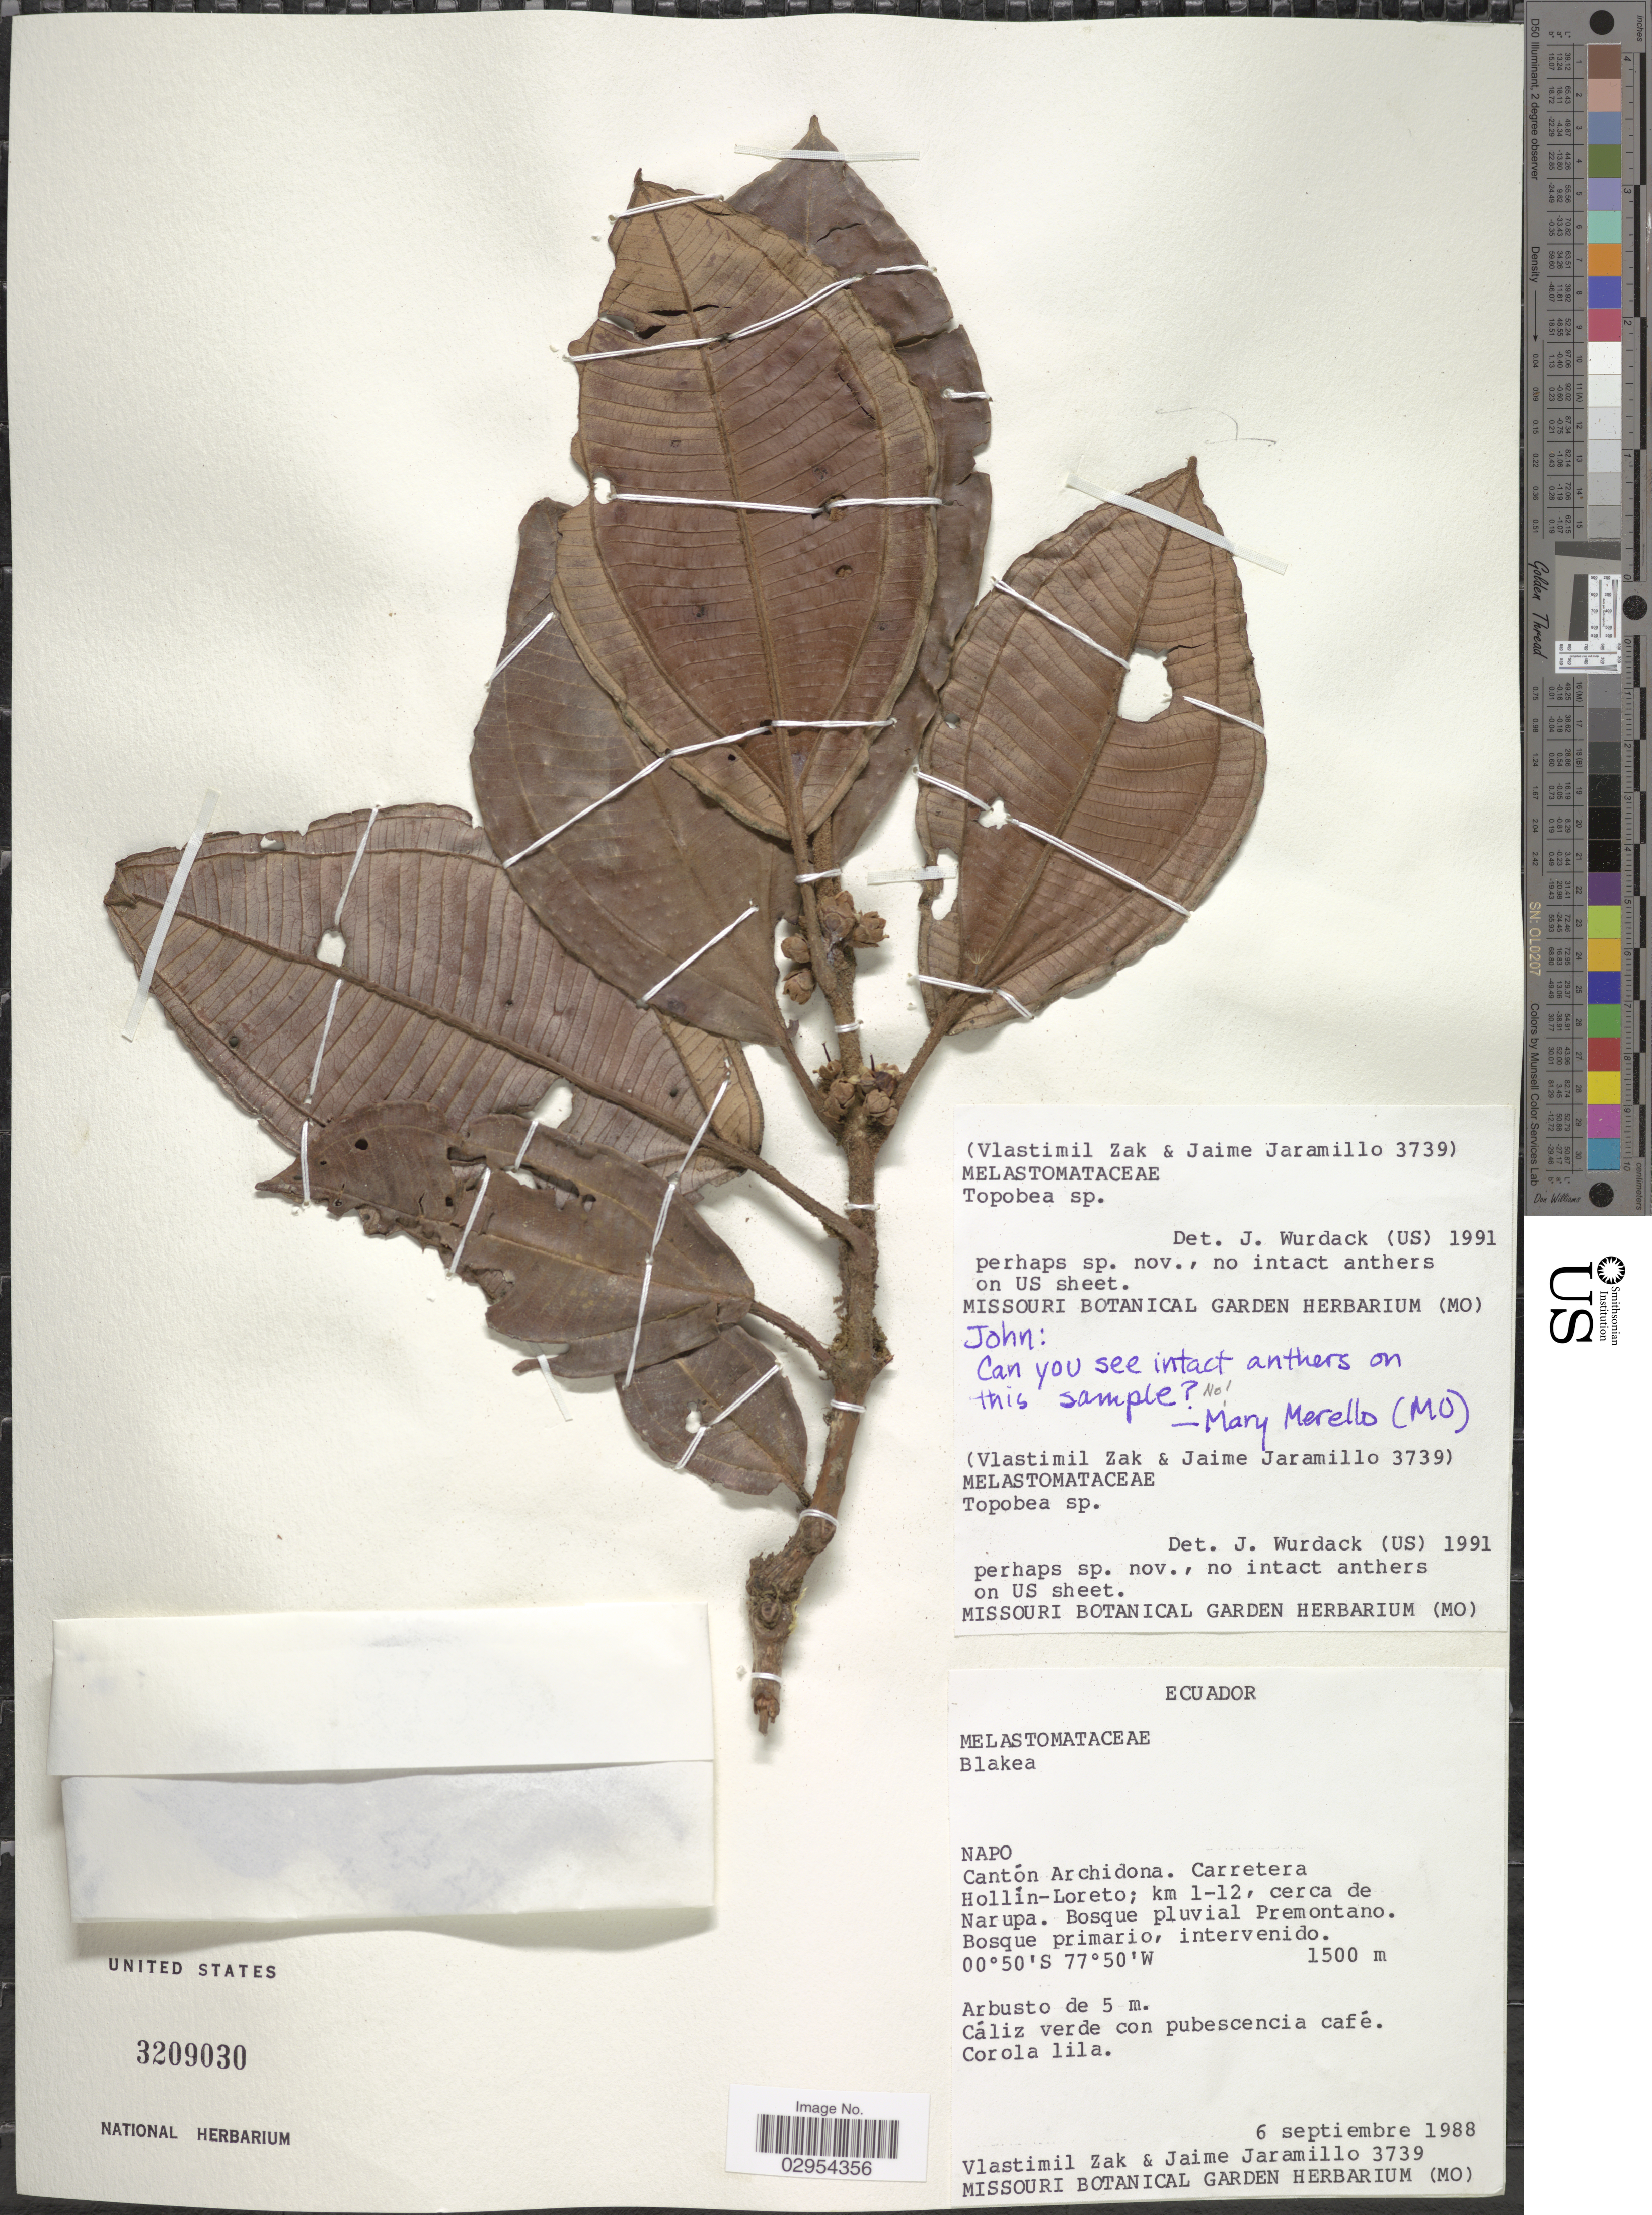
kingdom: Plantae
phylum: Tracheophyta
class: Magnoliopsida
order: Myrtales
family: Melastomataceae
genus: Topobea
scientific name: Topobea sp.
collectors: V. Zak & J. Jaramillo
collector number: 3739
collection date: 1988-09-06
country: Ecuador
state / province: Napo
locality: Cantón Archidona. Carretera Hollín-Loreto; km 1-12, cerca de Narupa.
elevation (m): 1500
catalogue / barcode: US 3209030